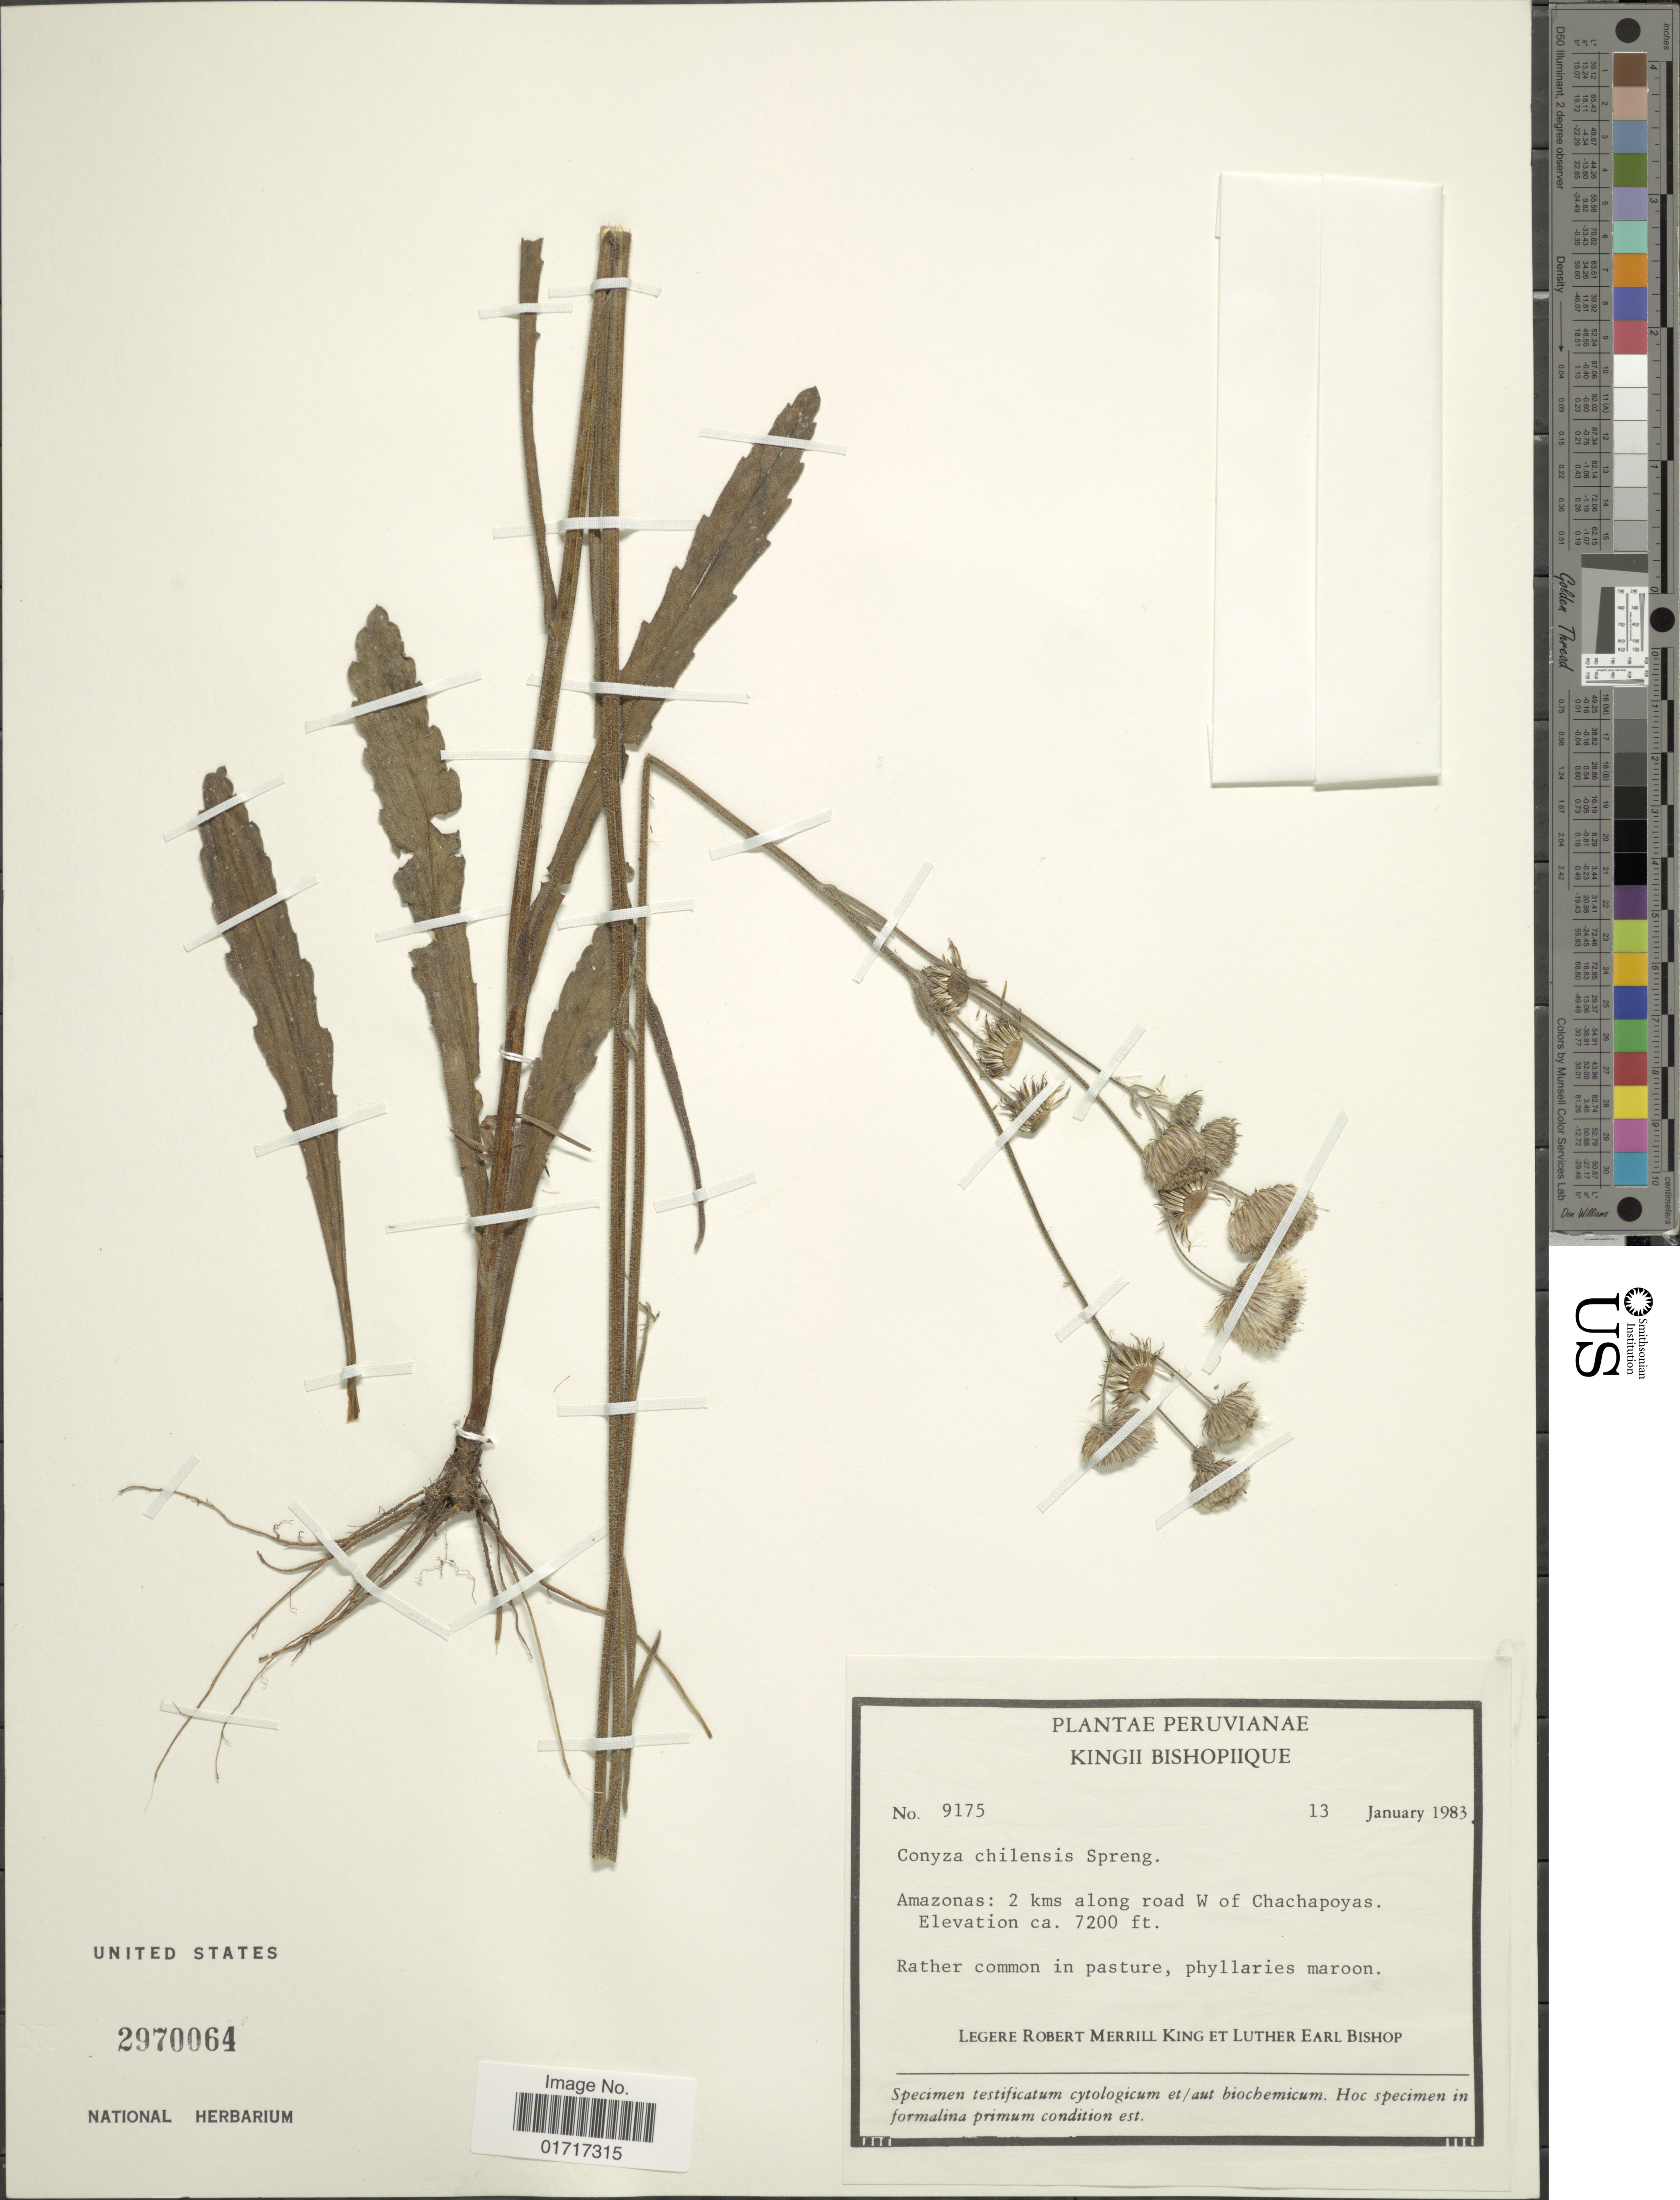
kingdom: Plantae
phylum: Tracheophyta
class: Magnoliopsida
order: Asterales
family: Asteraceae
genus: Conyza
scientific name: Conyza primulaefolia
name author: (Lam.) Cuatrec. & Lourteig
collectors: R. M. King & L. E. Bishop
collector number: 9175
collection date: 1983-01-13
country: Peru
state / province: Amazonas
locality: Amazonas: 2 kms along road W of Chachapoyas.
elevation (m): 2195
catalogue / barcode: US 2970064